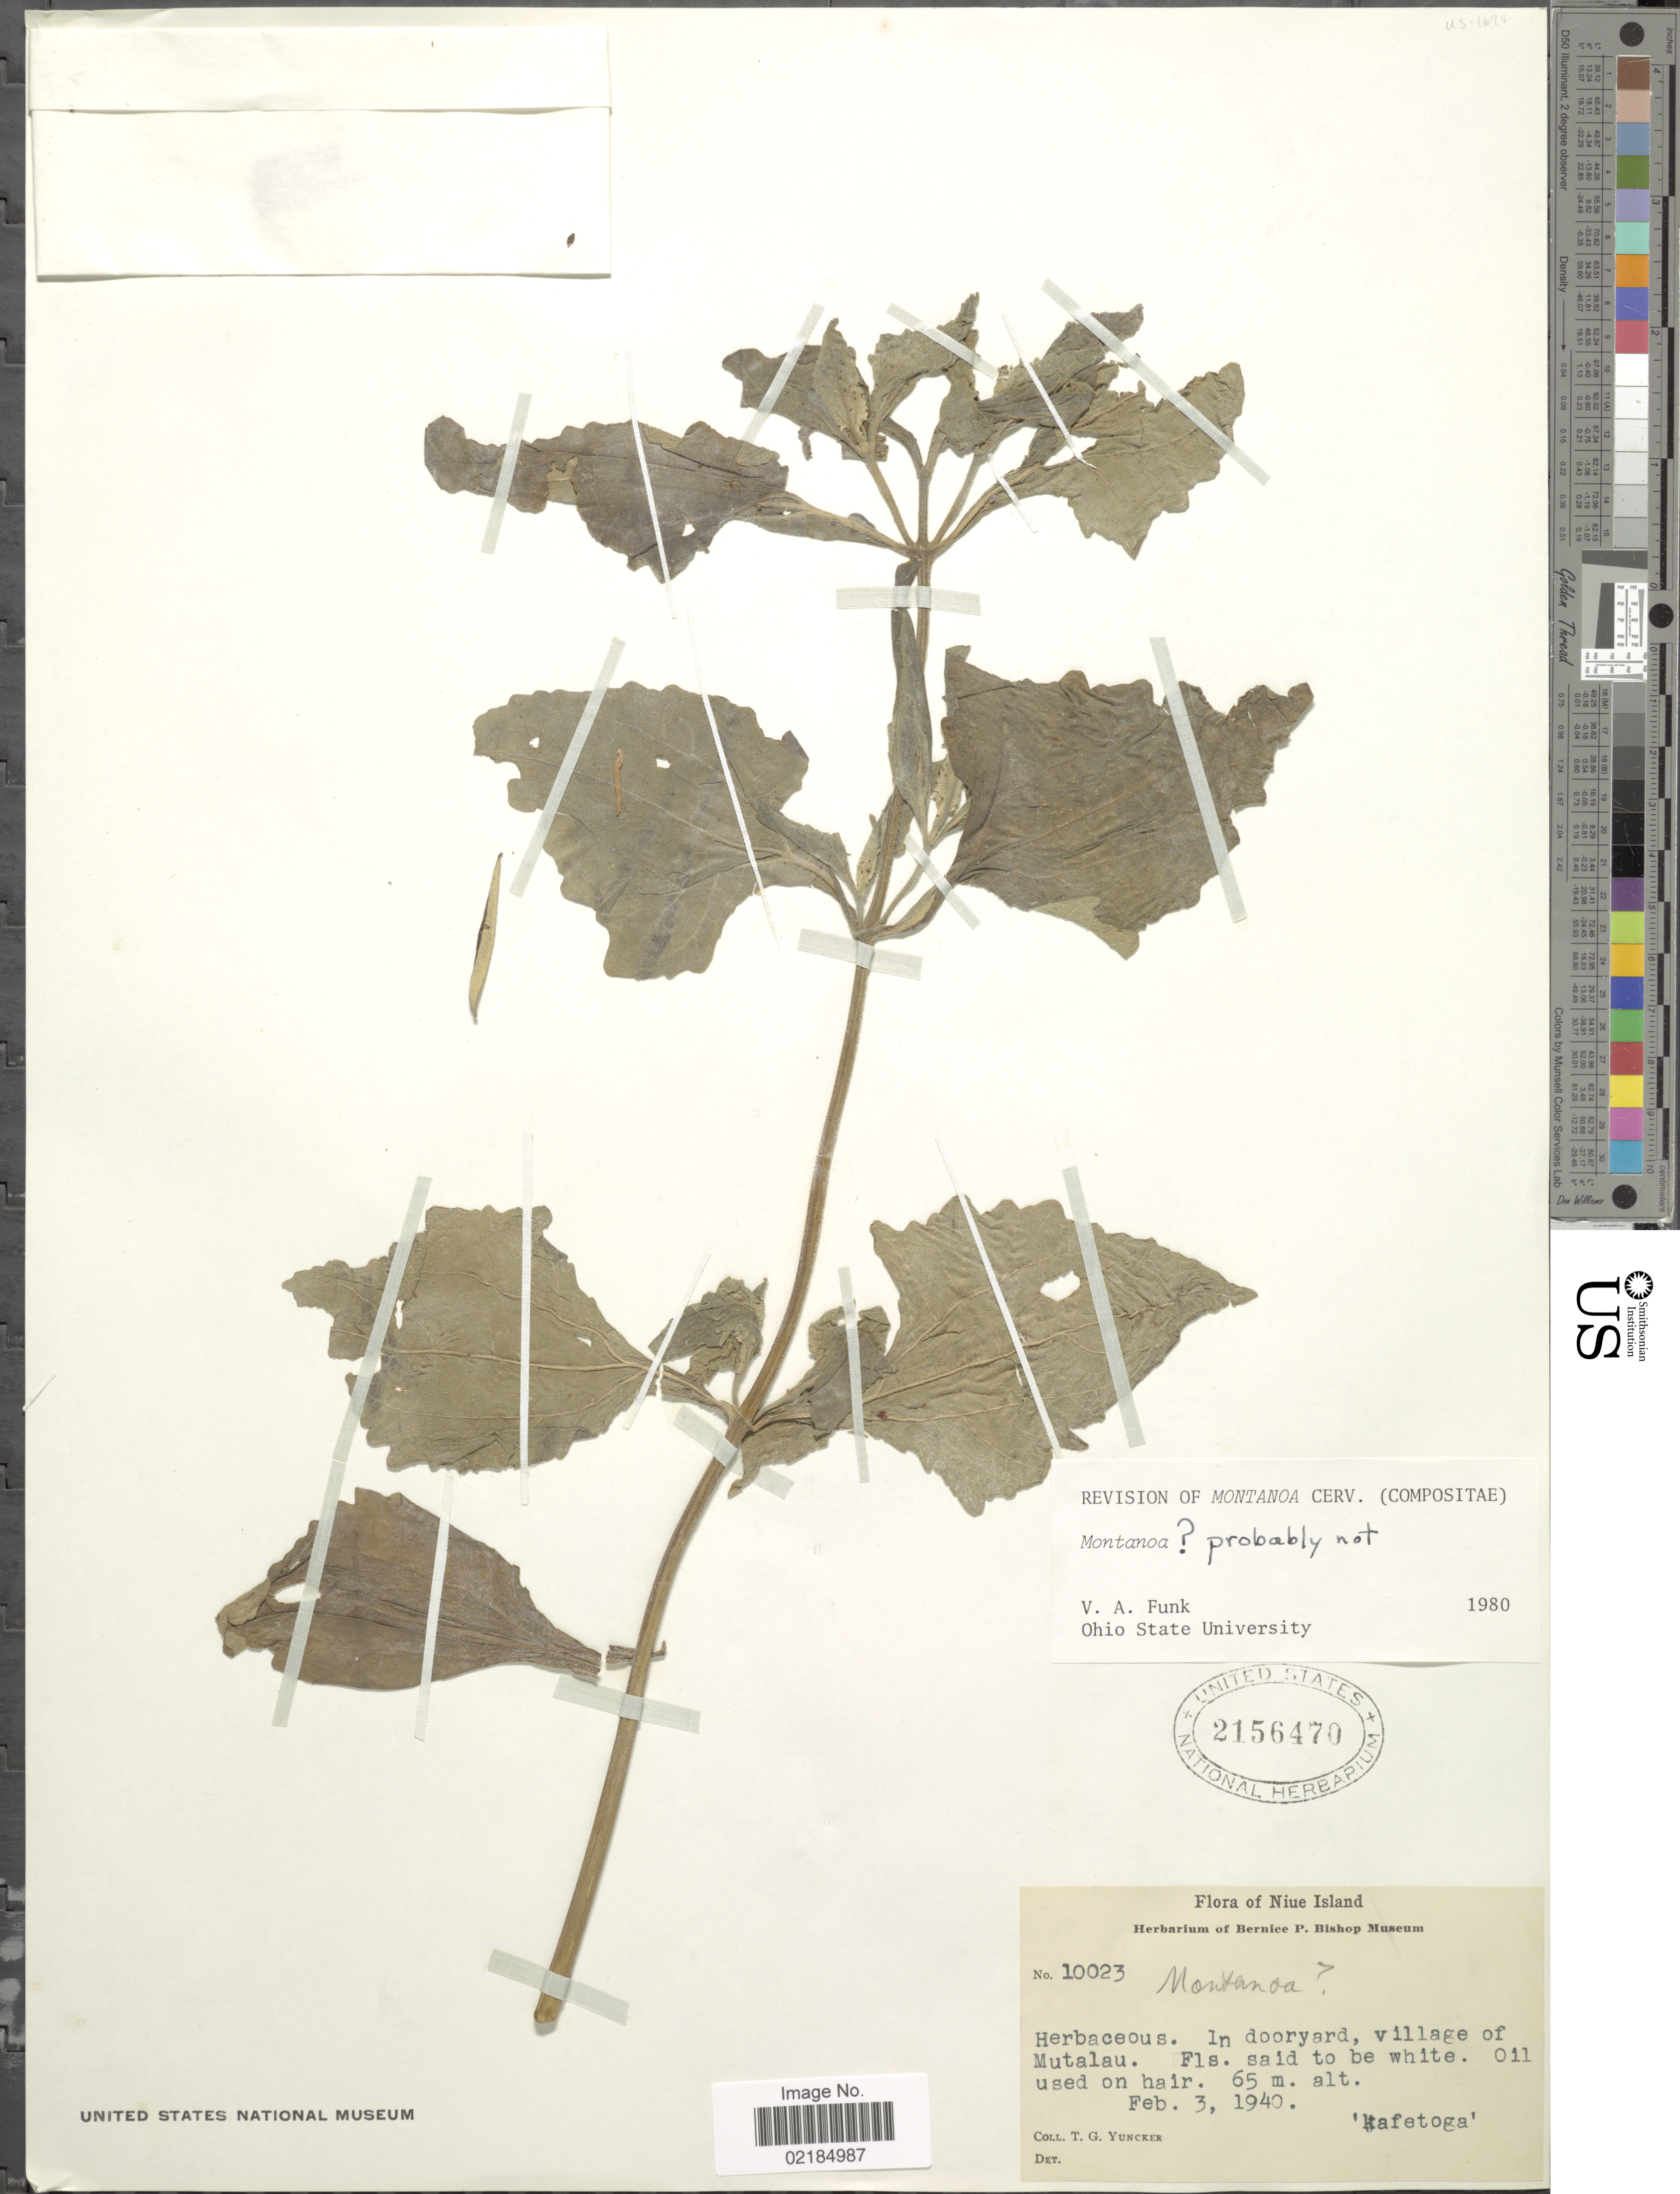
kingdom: Plantae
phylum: Tracheophyta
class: Magnoliopsida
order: Asterales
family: Asteraceae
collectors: T. G. Yuncker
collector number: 10023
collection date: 1940-02-03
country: Niue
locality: Niue island. In dooryard, village of Mutalau.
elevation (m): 65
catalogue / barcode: US 2156470